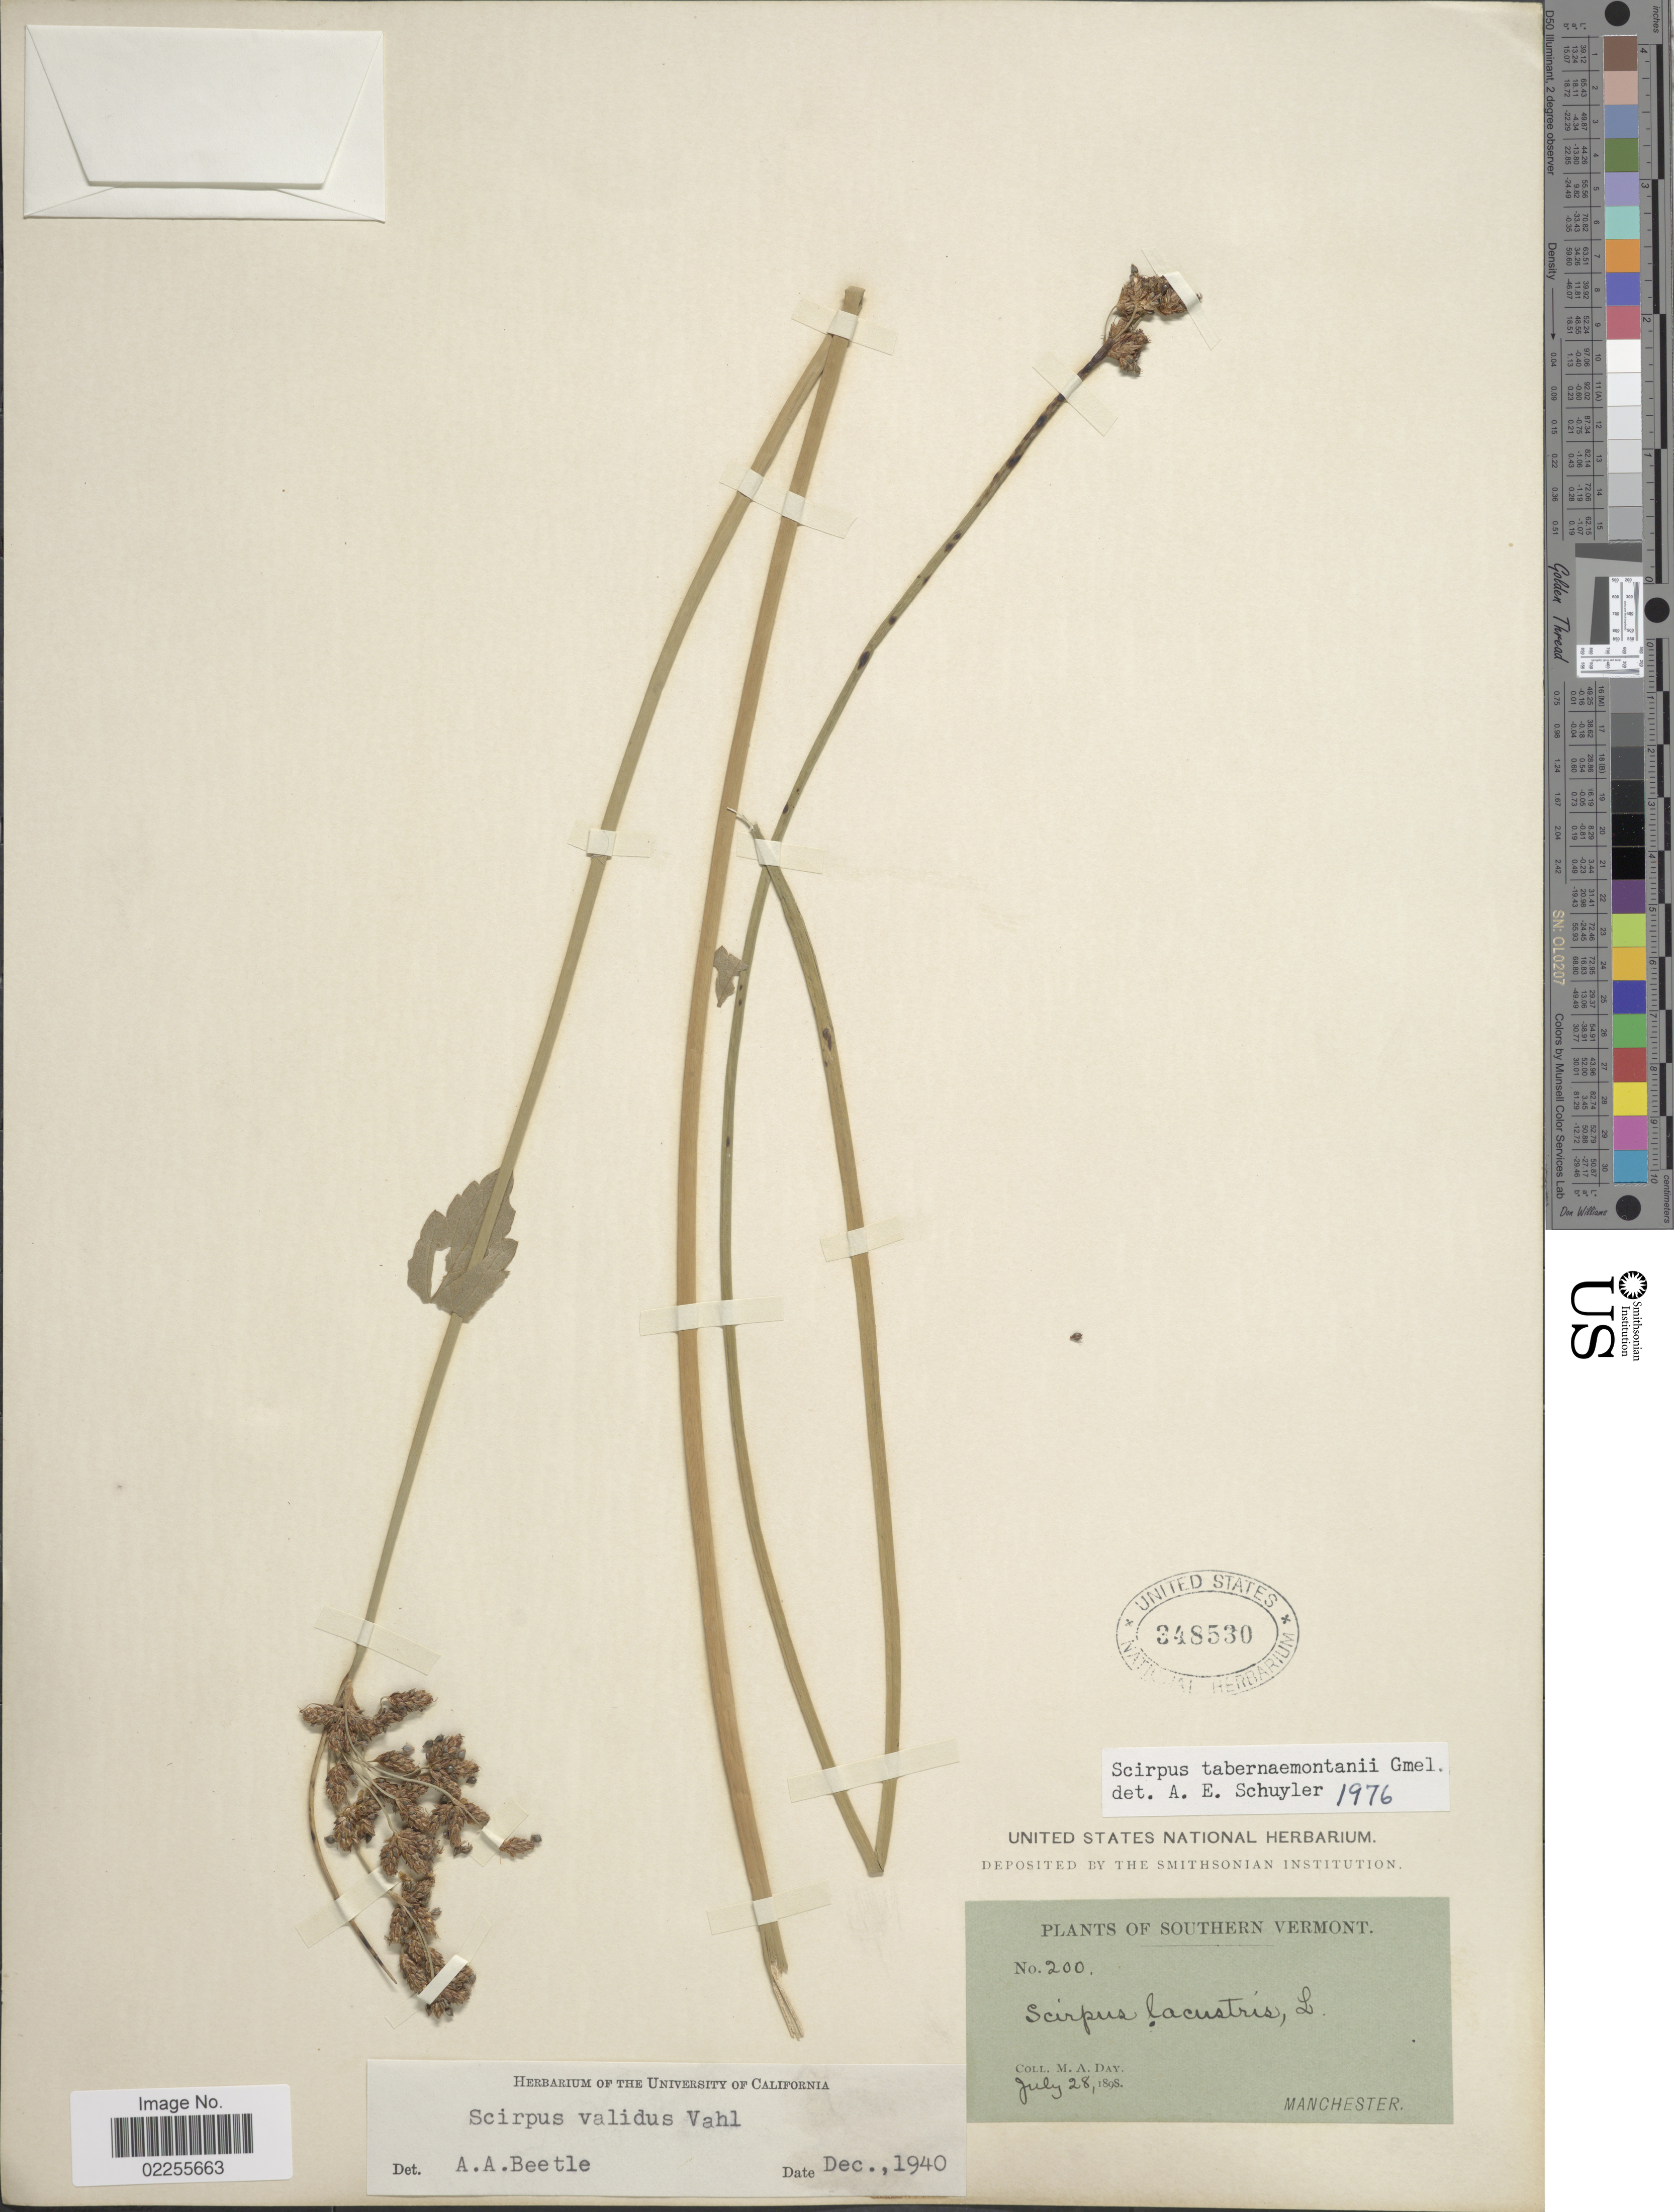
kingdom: Plantae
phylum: Tracheophyta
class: Liliopsida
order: Poales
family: Cyperaceae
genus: Schoenoplectus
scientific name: Schoenoplectus tabernaemontani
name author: (C.C. Gmel.) Palla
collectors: M. Day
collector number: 200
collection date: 1898-07-28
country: United States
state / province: Vermont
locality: Southern Vermont, Manchester.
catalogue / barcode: US 348530